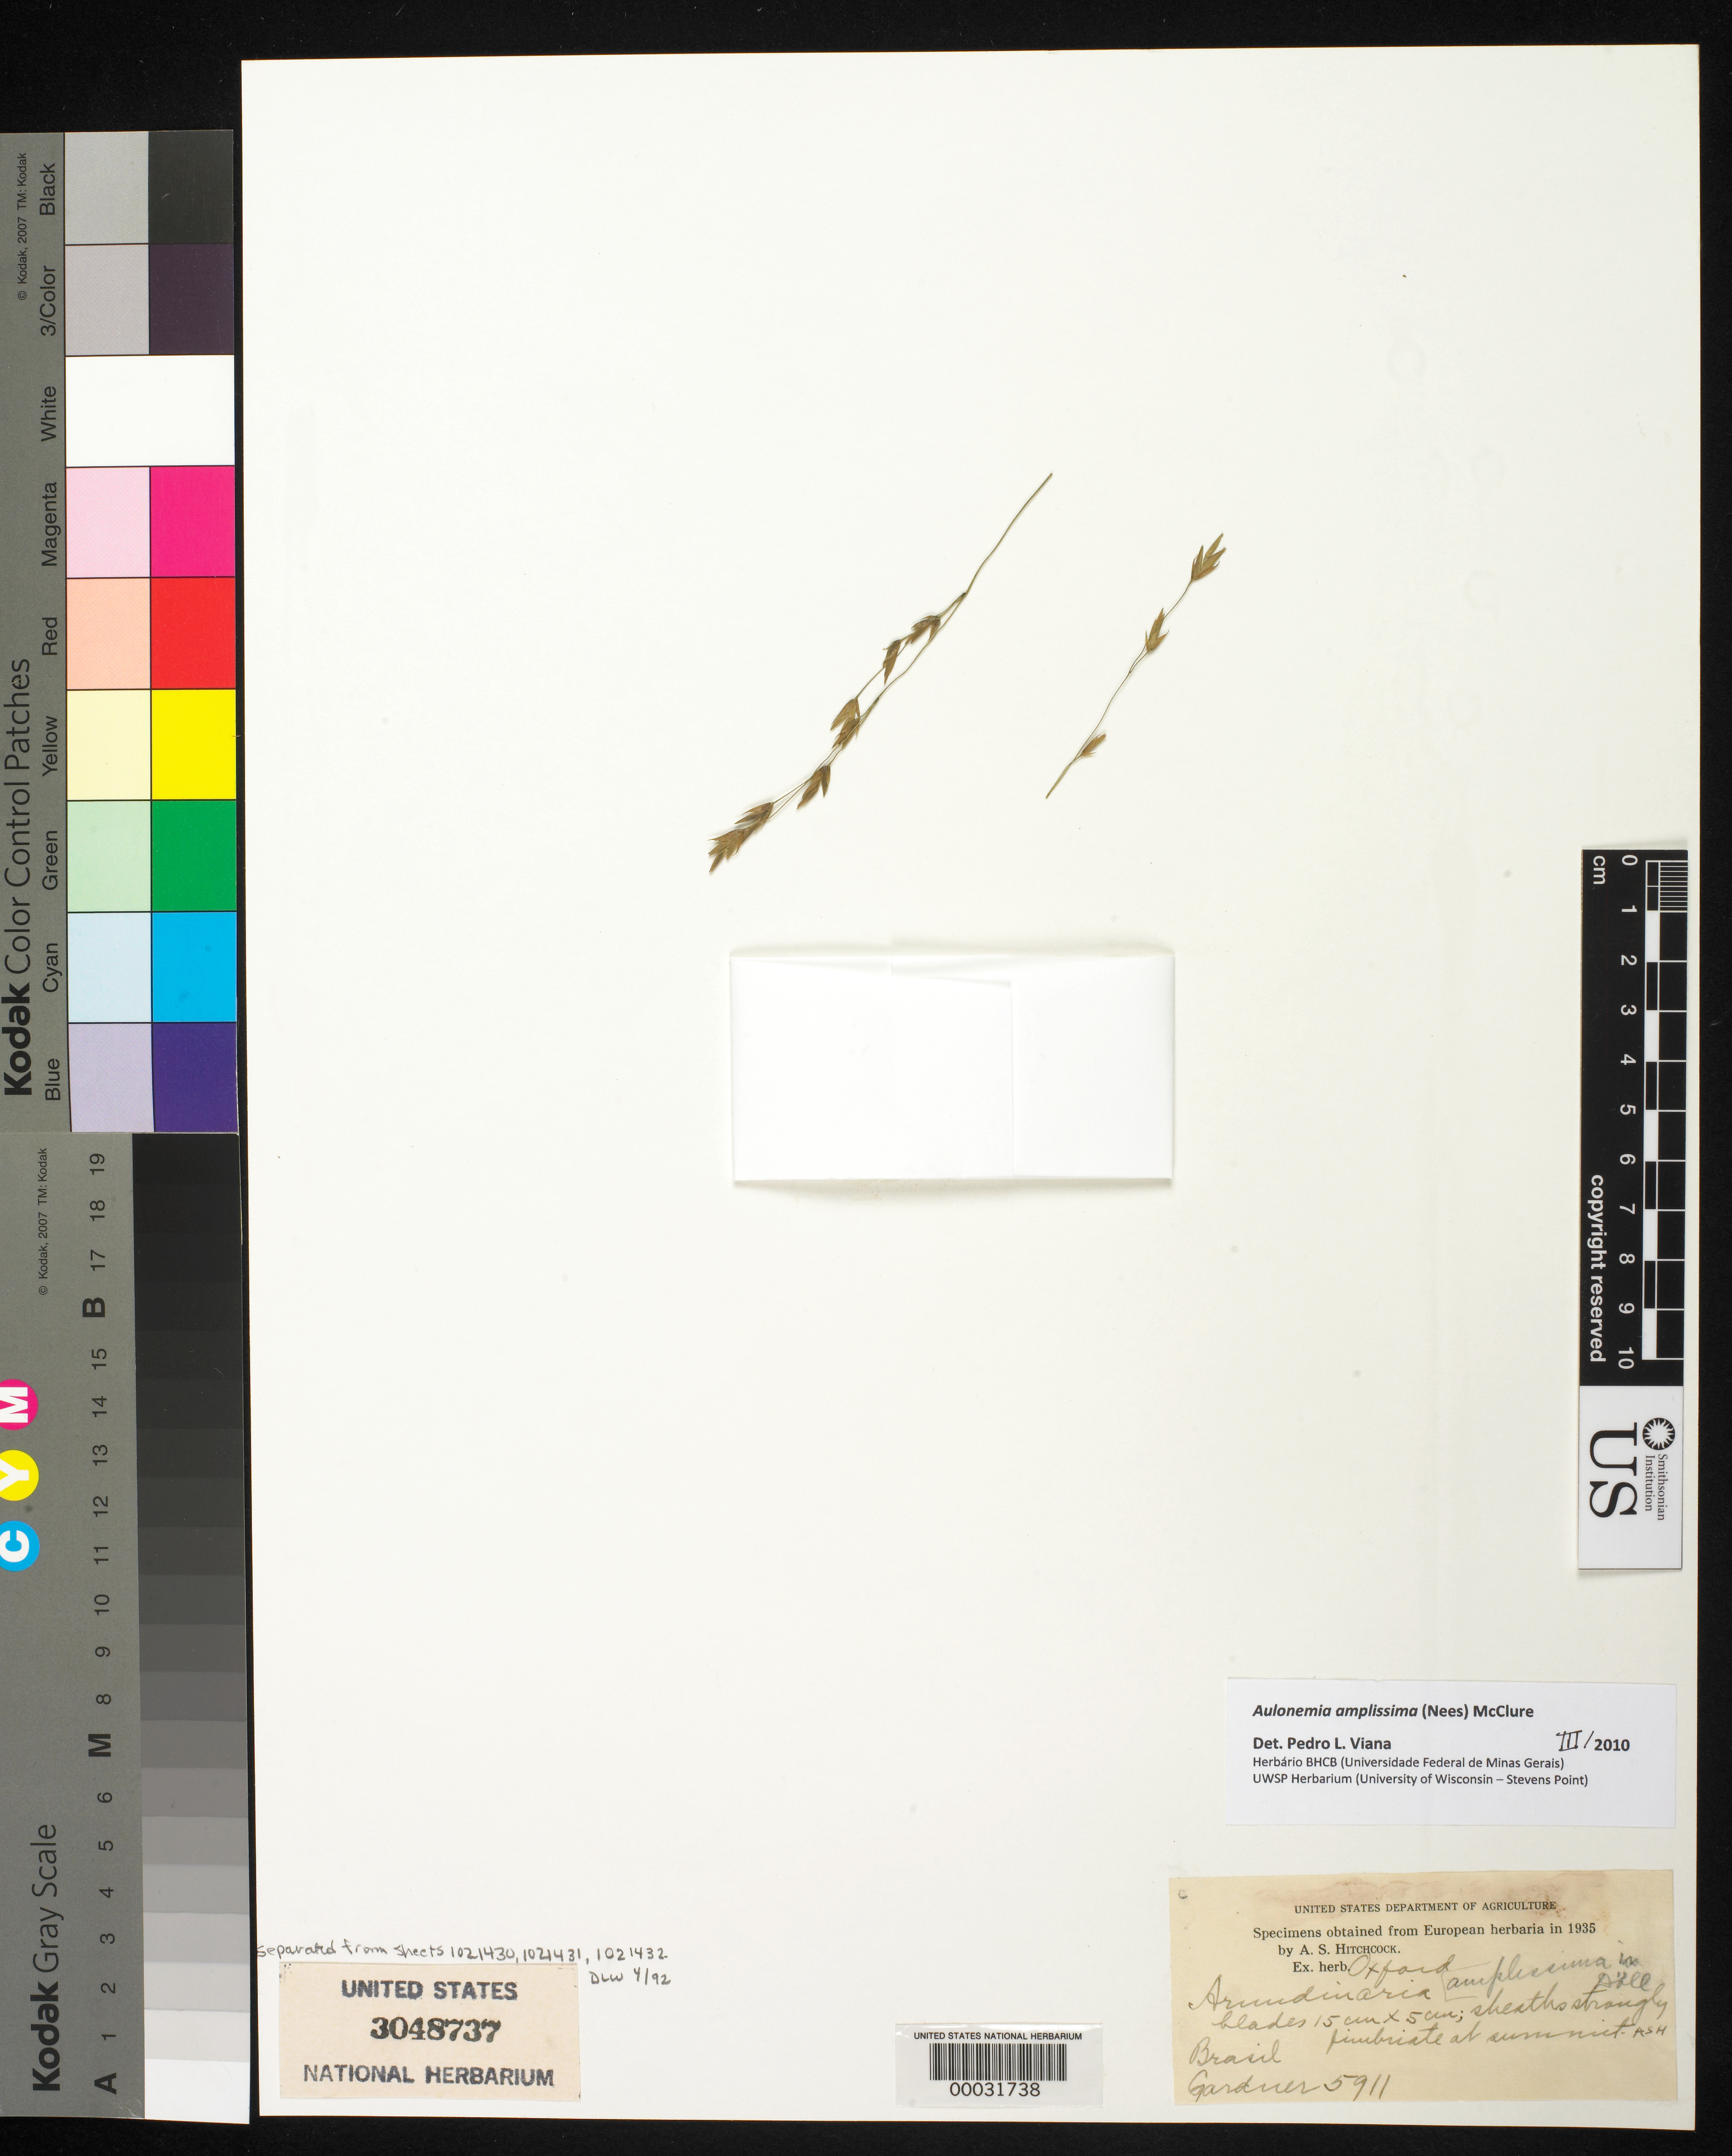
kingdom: Plantae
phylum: Tracheophyta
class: Liliopsida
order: Poales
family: Poaceae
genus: Aulonemia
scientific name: Aulonemia amplissima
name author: (Nees) McClure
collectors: -- Gardner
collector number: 5911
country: Brazil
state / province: Minas Gerais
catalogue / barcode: US 3048737